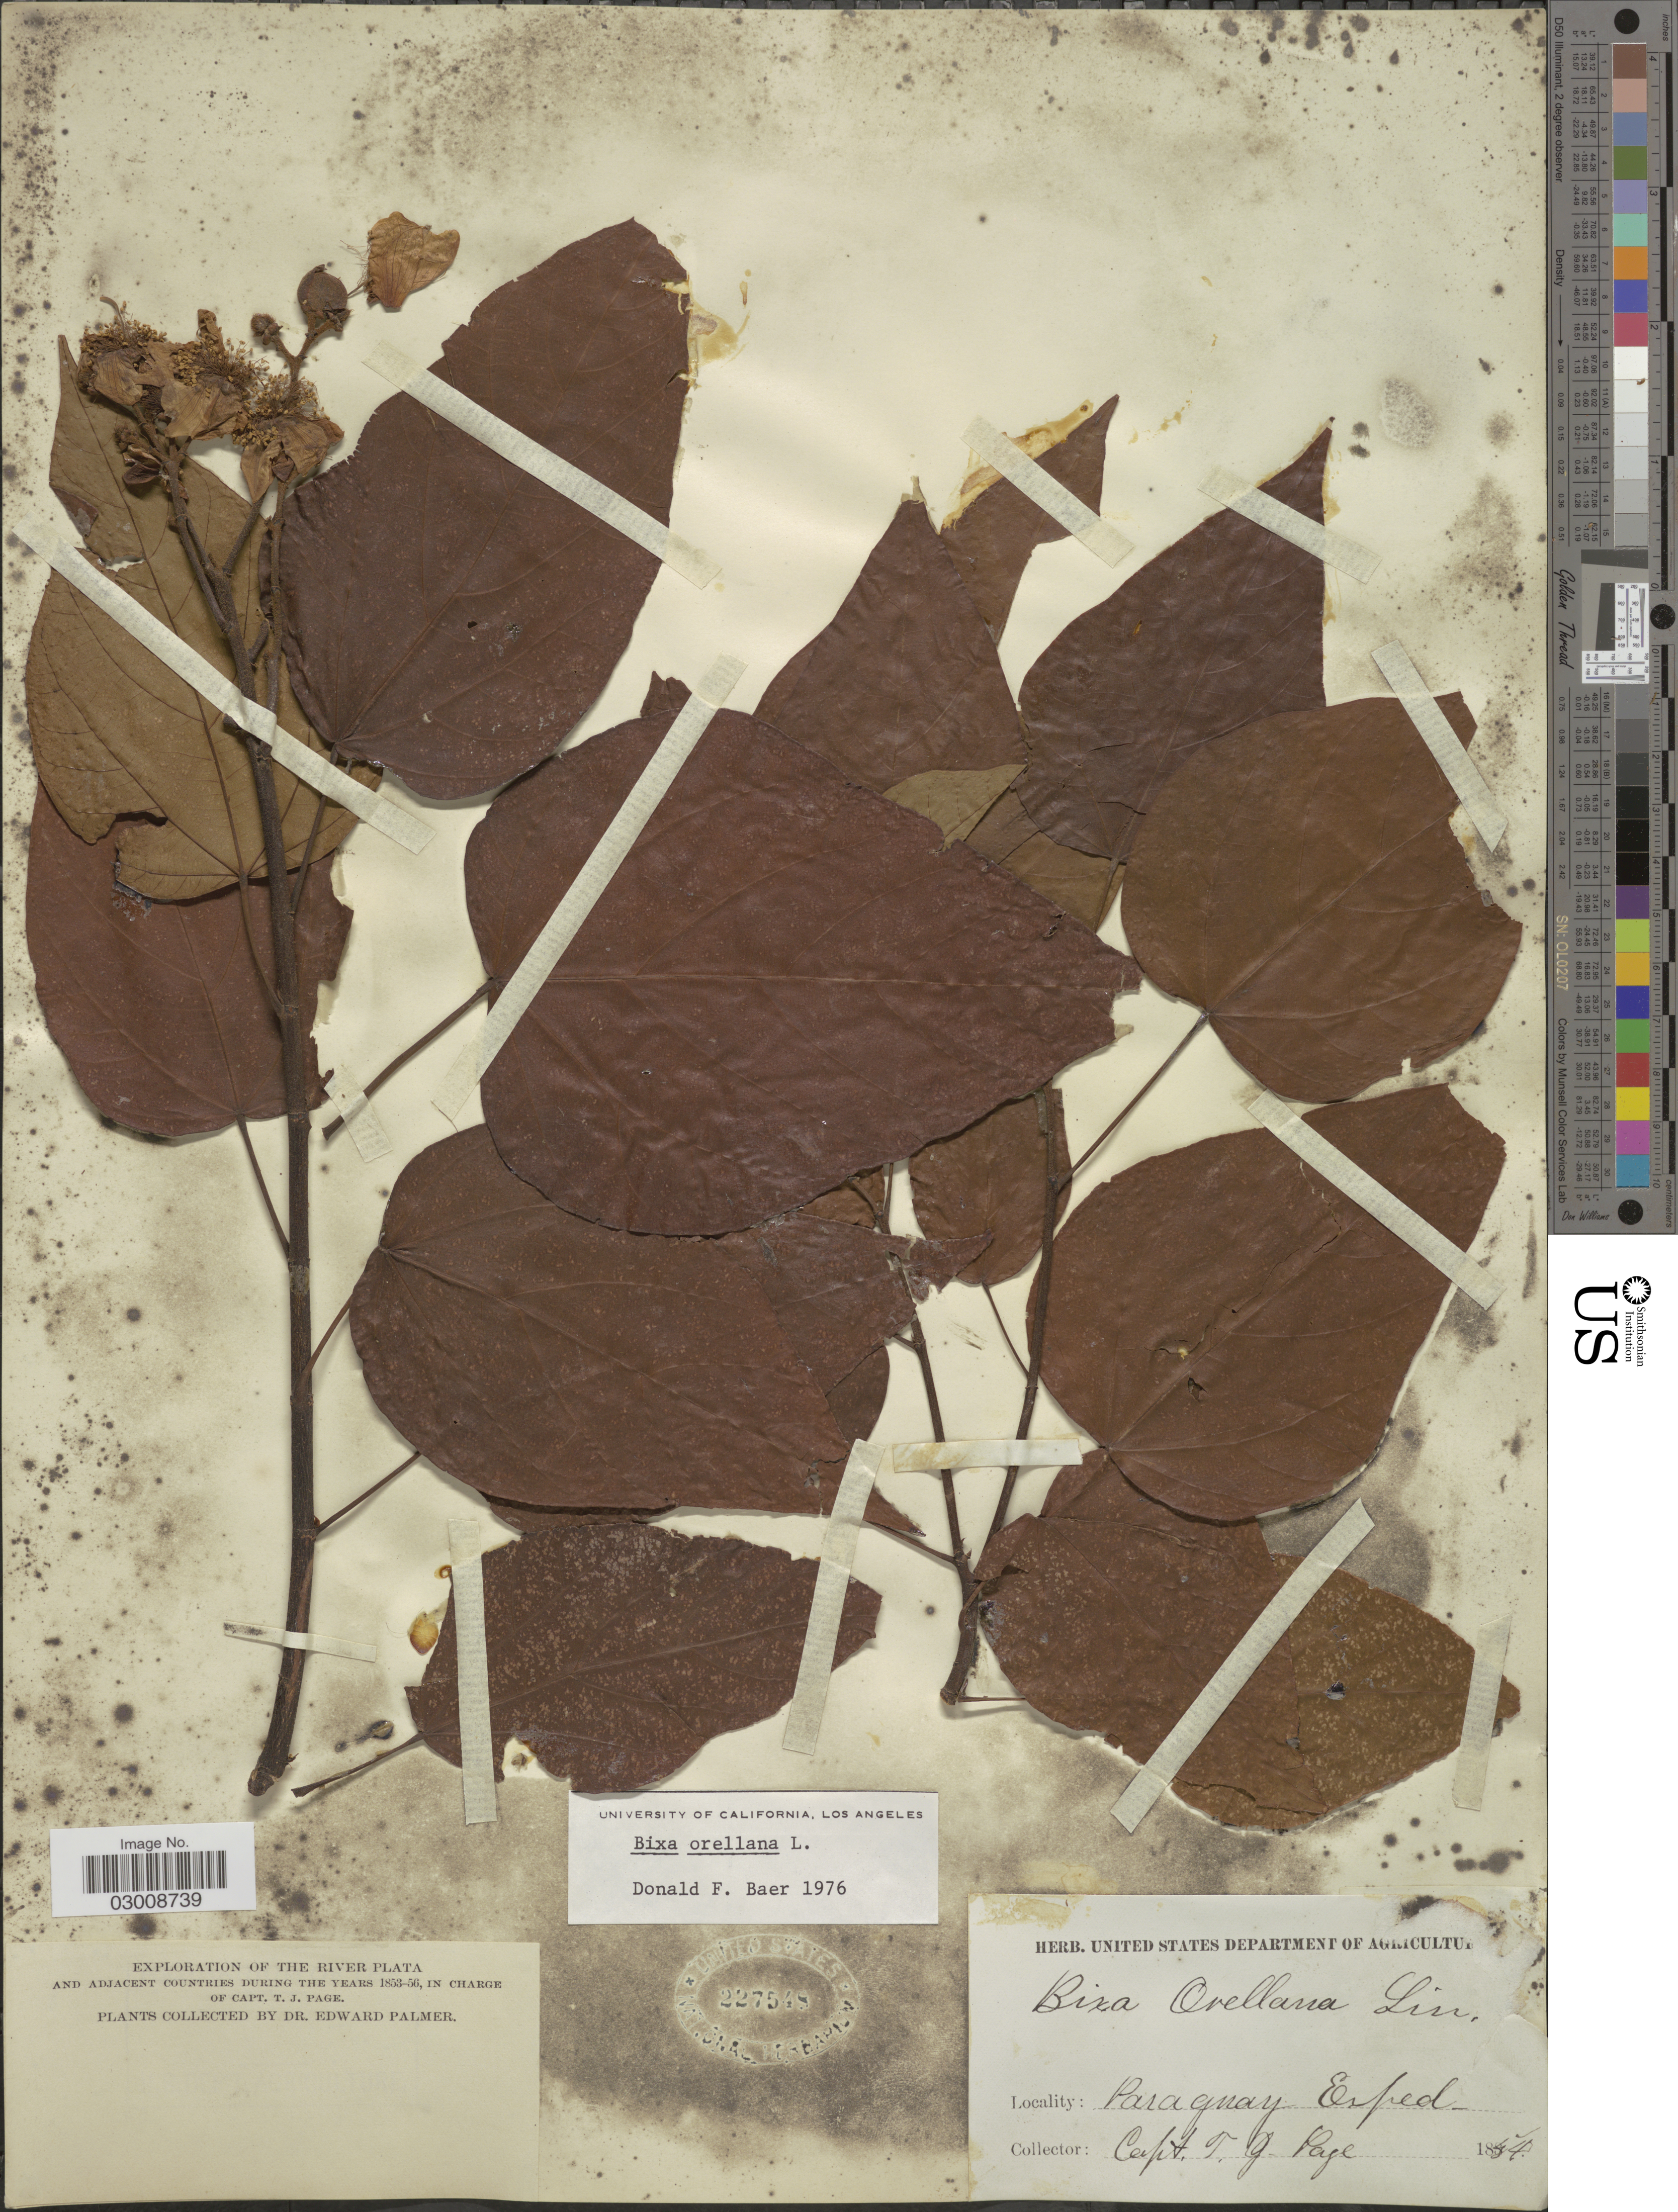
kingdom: Plantae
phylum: Tracheophyta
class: Magnoliopsida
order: Malvales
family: Bixaceae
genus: Bixa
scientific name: Bixa orellana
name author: L.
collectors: T. J. Page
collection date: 1854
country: Paraguay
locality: Paraguay Exped.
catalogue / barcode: US 227548